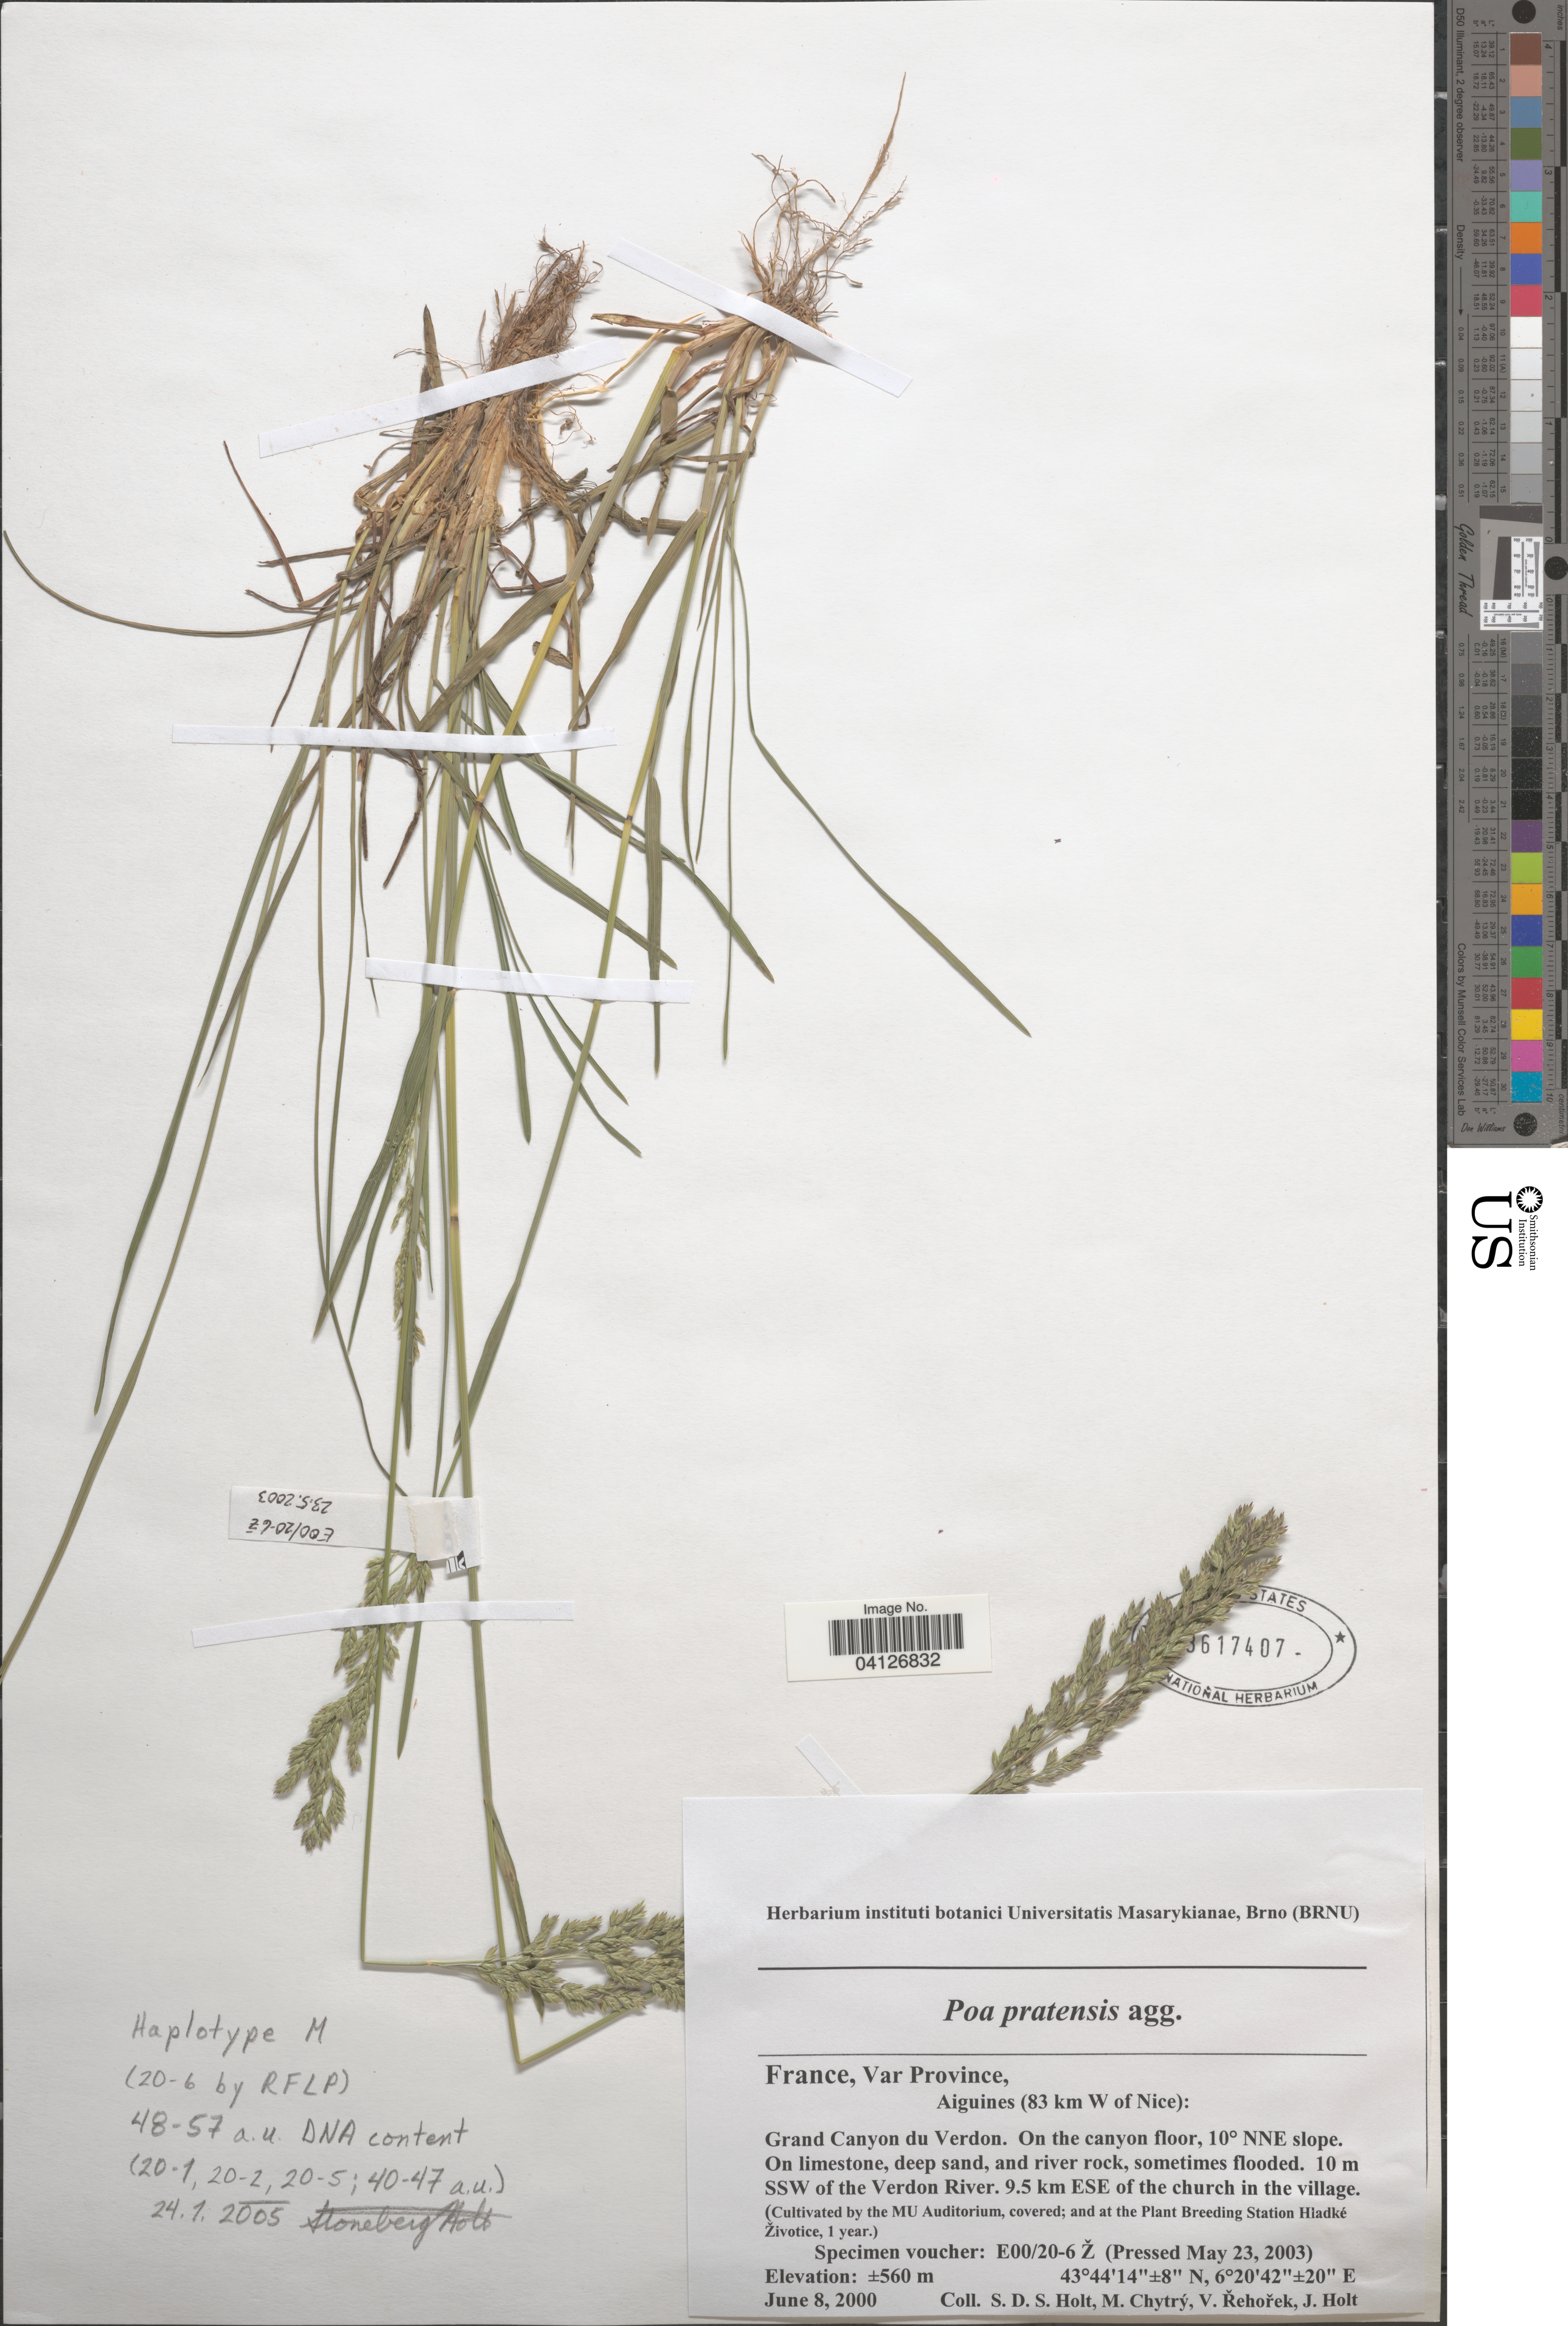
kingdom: Plantae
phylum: Tracheophyta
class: Liliopsida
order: Poales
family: Poaceae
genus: Poa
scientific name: Poa pratensis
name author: L.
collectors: Ex herb. instituti botanici Universitatis Masarykianae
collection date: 2003-05-23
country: Czechia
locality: By the MU Auditorium, covered; and at the Plant Breeding Station Hladké Životice, 1 year.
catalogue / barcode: US 3617407